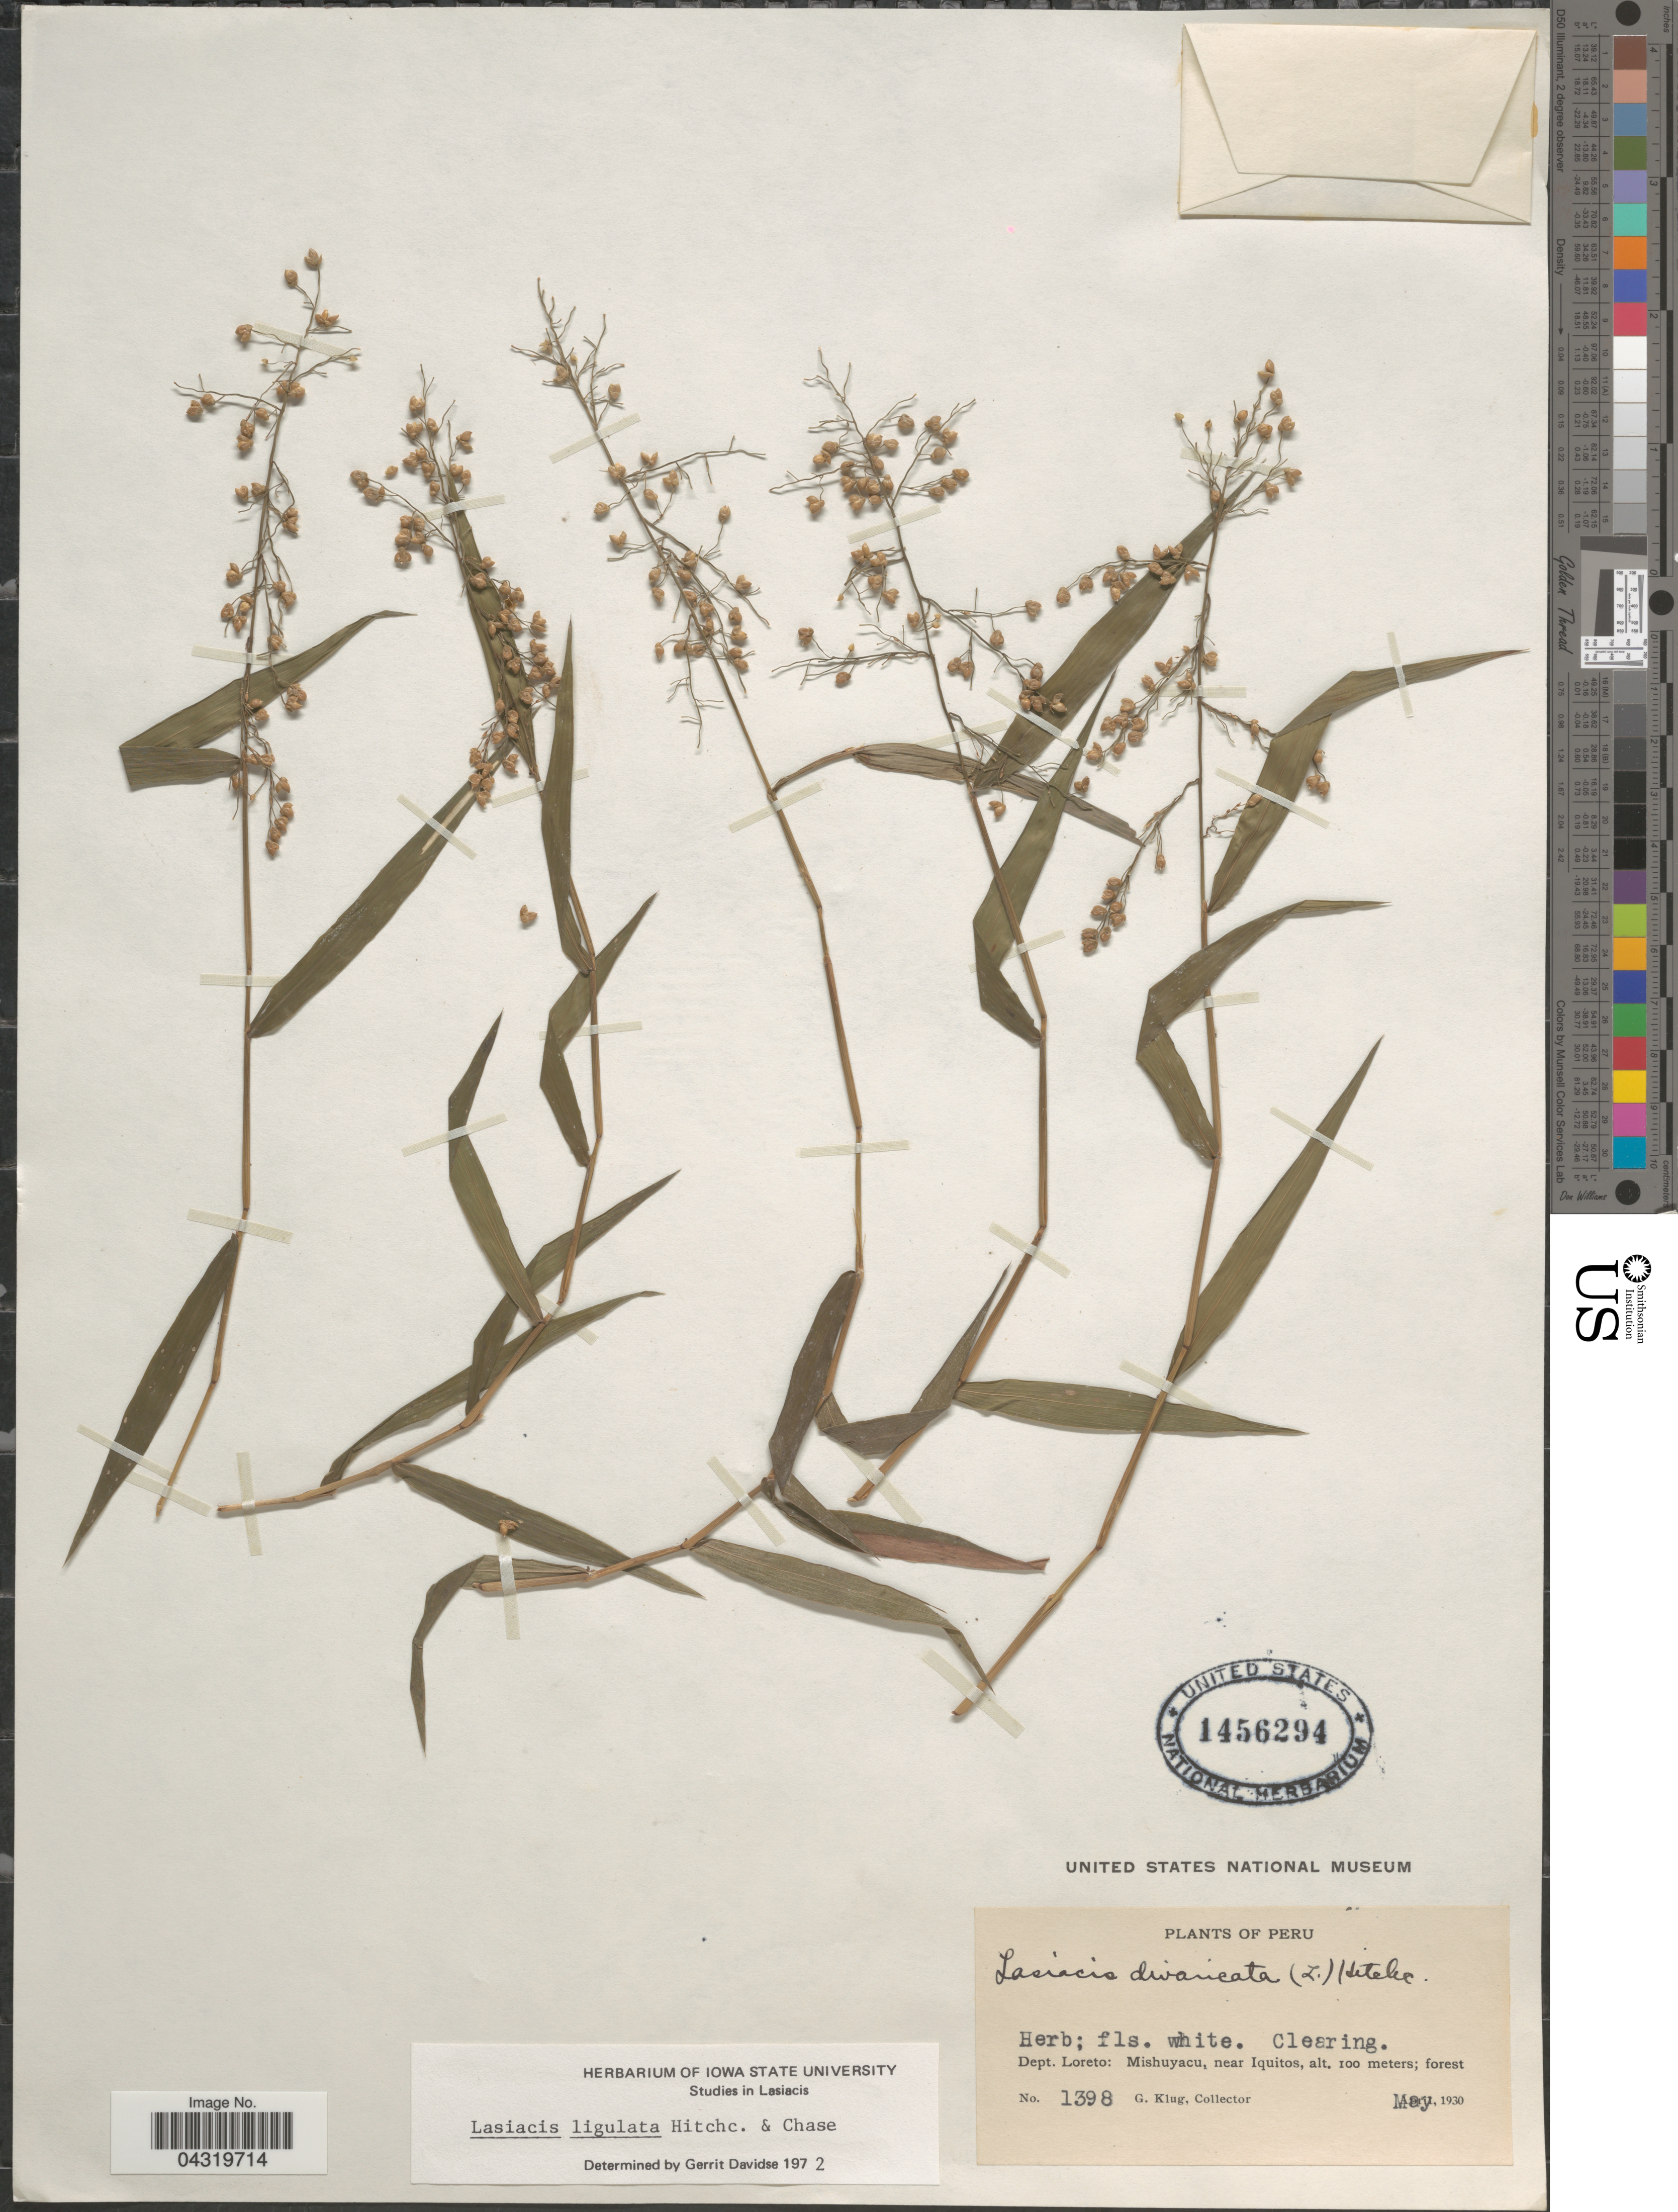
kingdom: Plantae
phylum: Tracheophyta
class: Liliopsida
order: Poales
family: Poaceae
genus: Lasiacis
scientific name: Lasiacis ligulata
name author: Hitchc. & Chase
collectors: G. Klug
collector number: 1398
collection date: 1930-05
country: Peru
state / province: Loreto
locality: Dept. Loreto: Mishuyacu, near Iquitos.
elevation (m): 100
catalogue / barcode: US 1456294